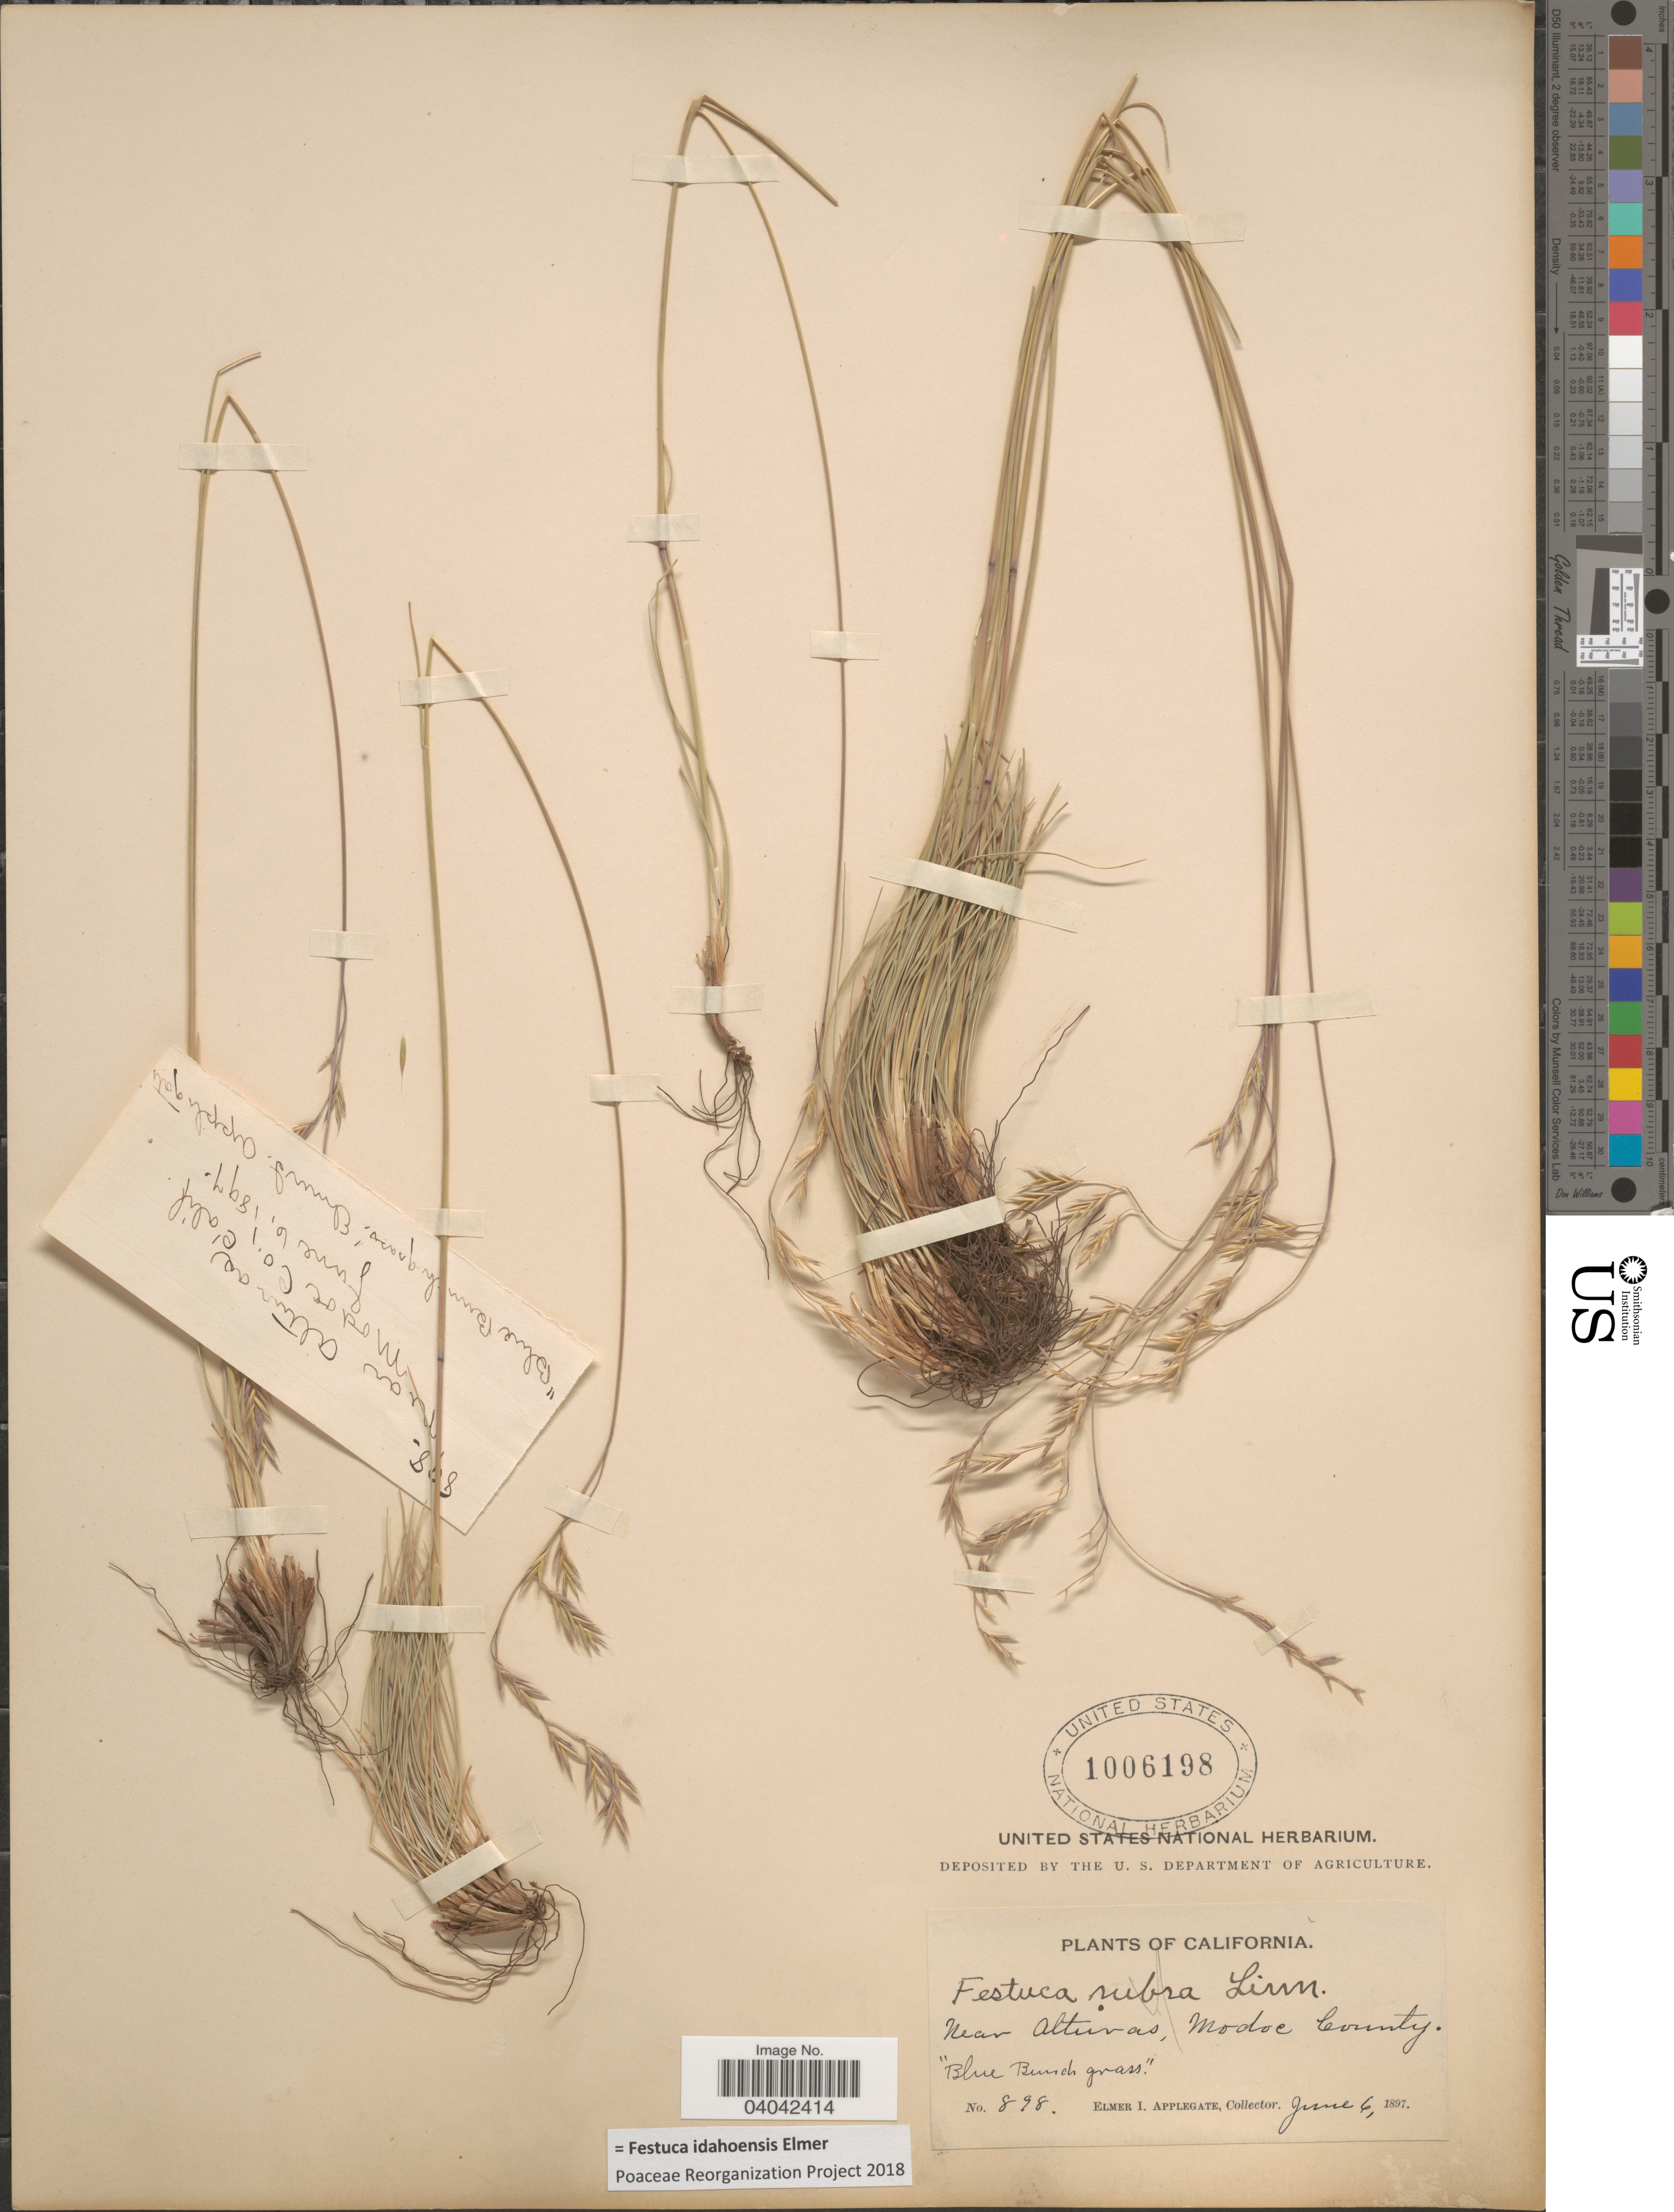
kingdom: Plantae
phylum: Tracheophyta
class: Liliopsida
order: Poales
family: Poaceae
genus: Festuca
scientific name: Festuca idahoensis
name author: Elmer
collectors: E. I. Applegate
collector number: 898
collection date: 1897-06-06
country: United States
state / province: California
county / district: Modoc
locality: Near Alturas, Modoc County.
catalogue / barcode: US 1006198